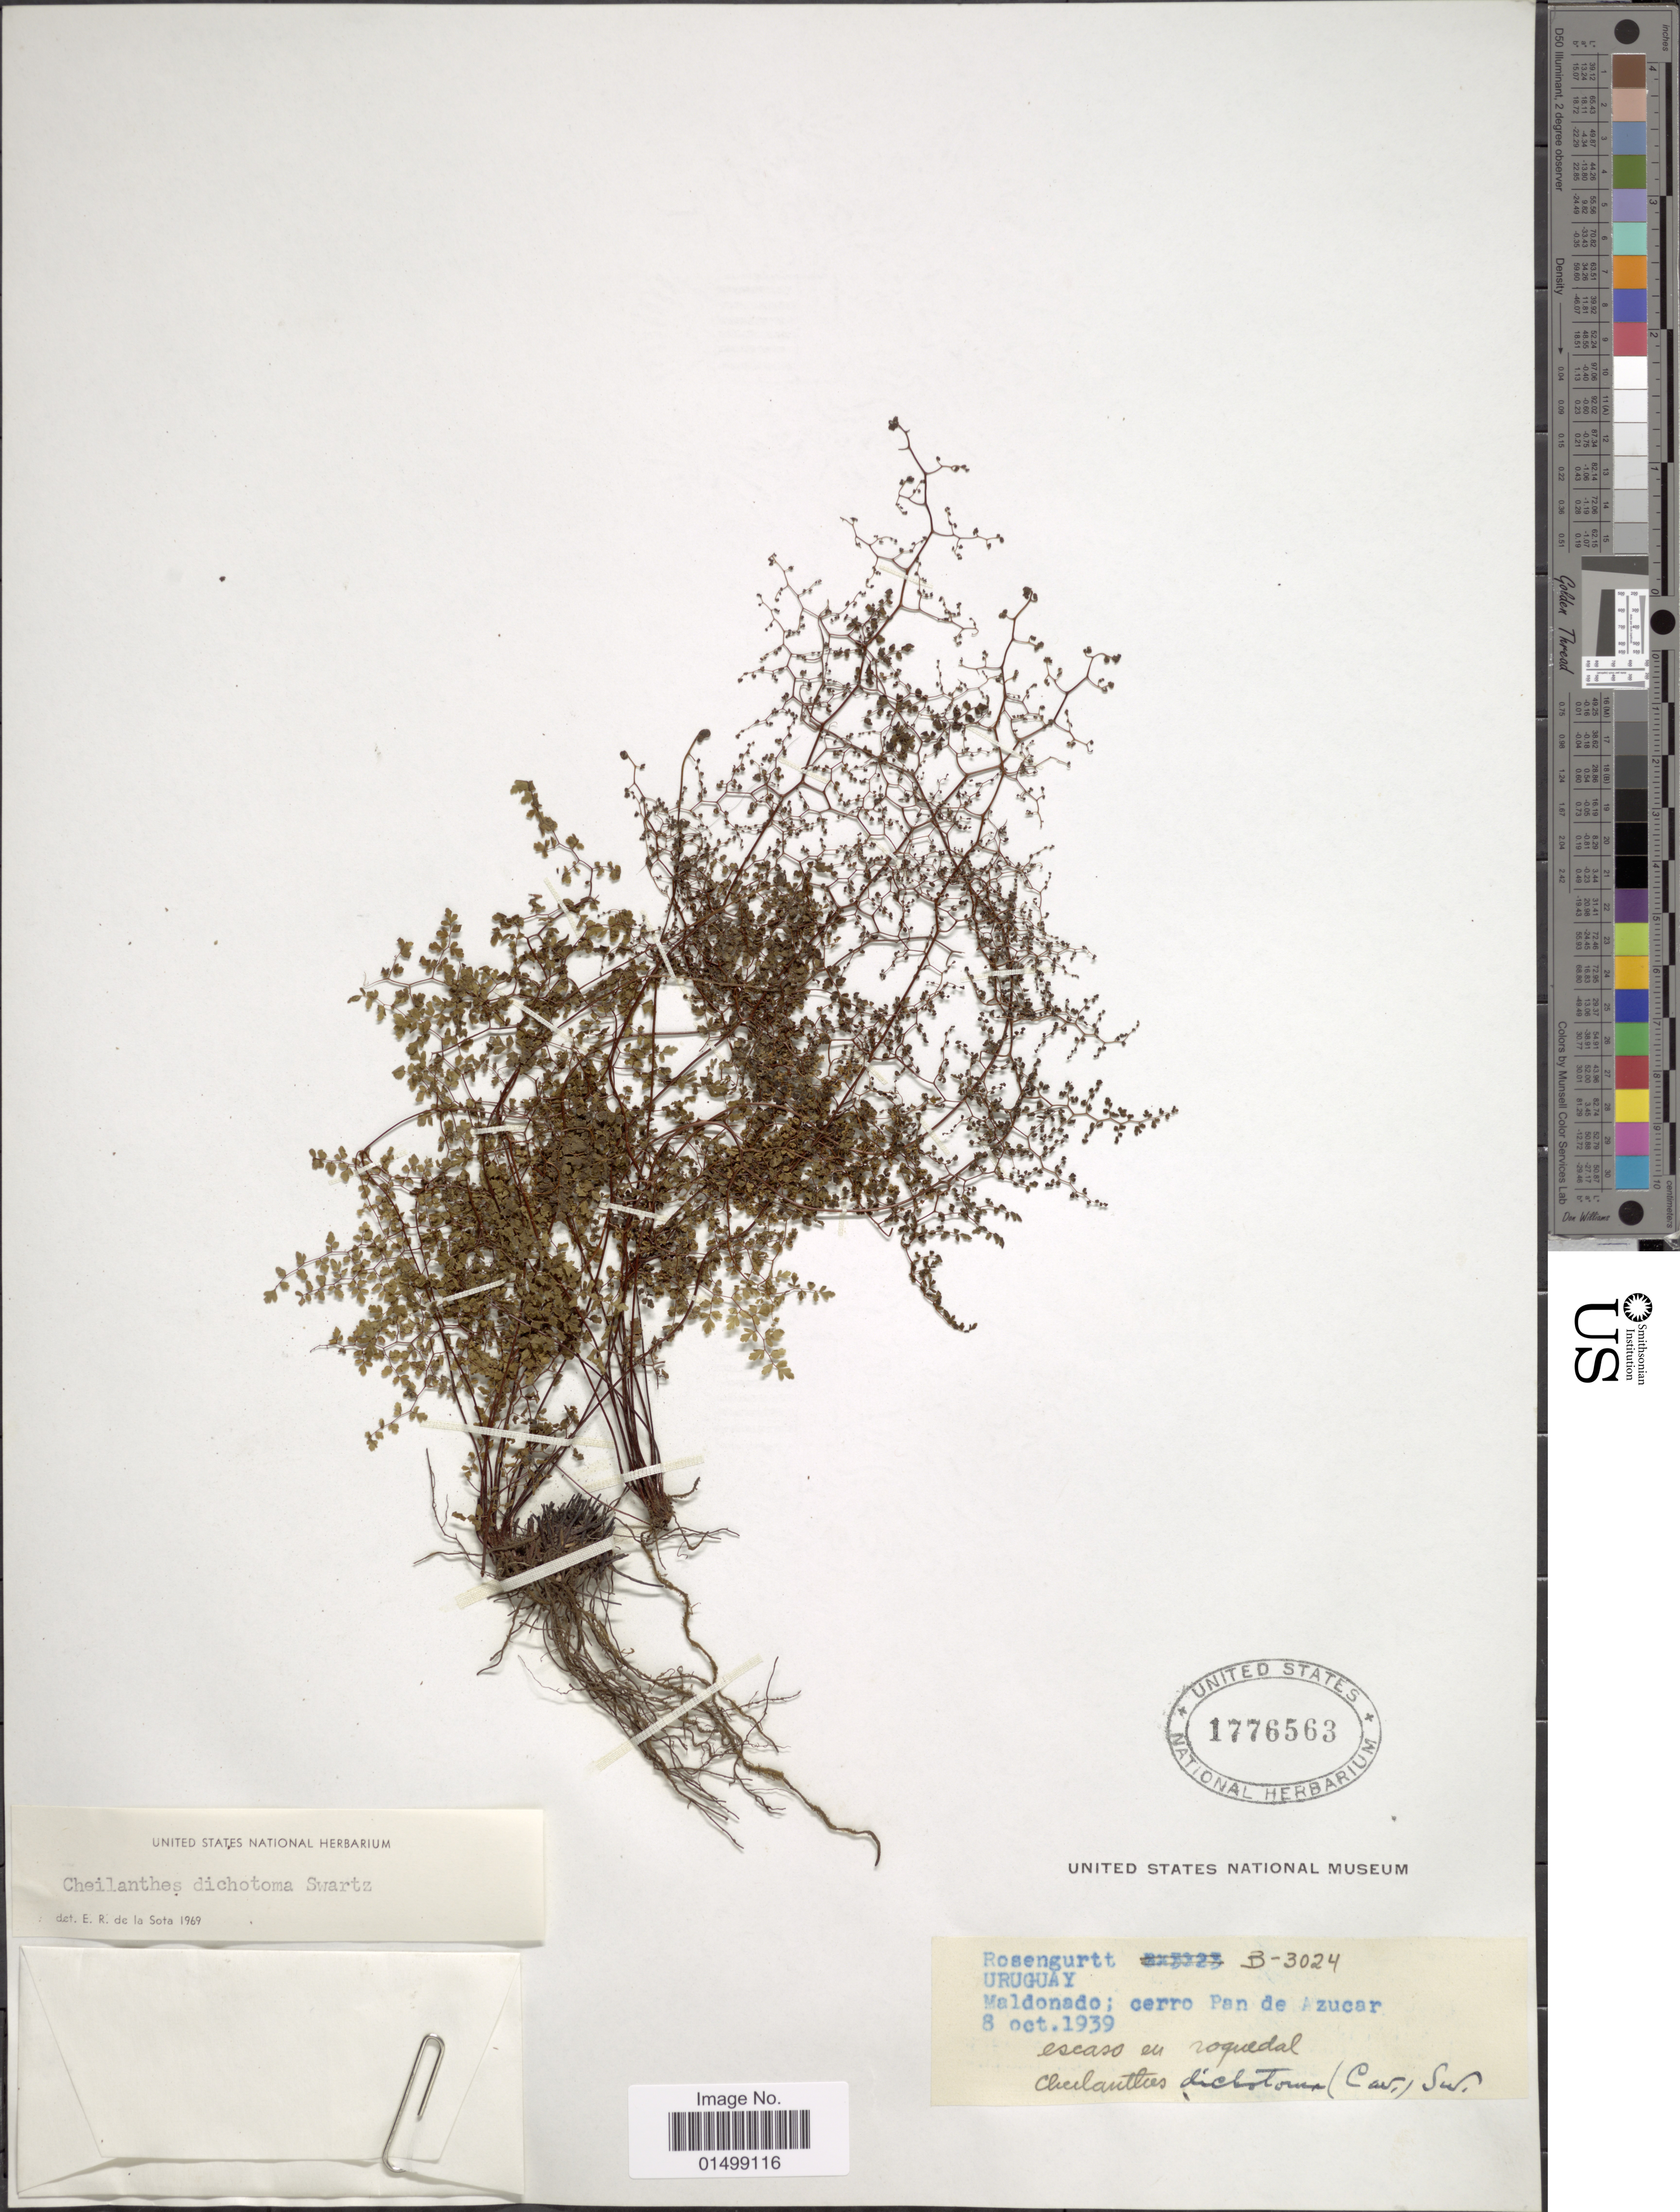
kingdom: Plantae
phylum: Tracheophyta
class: Polypodiopsida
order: Polypodiales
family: Pteridaceae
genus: Cheilanthes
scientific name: Cheilanthes dichotoma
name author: (Cav.) Sw.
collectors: Rosengurtt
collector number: B-3024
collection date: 1939-10-08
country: Uruguay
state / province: Maldonado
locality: Cerro Pan de Azucar, encaso en roquedal.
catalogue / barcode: US 1776563